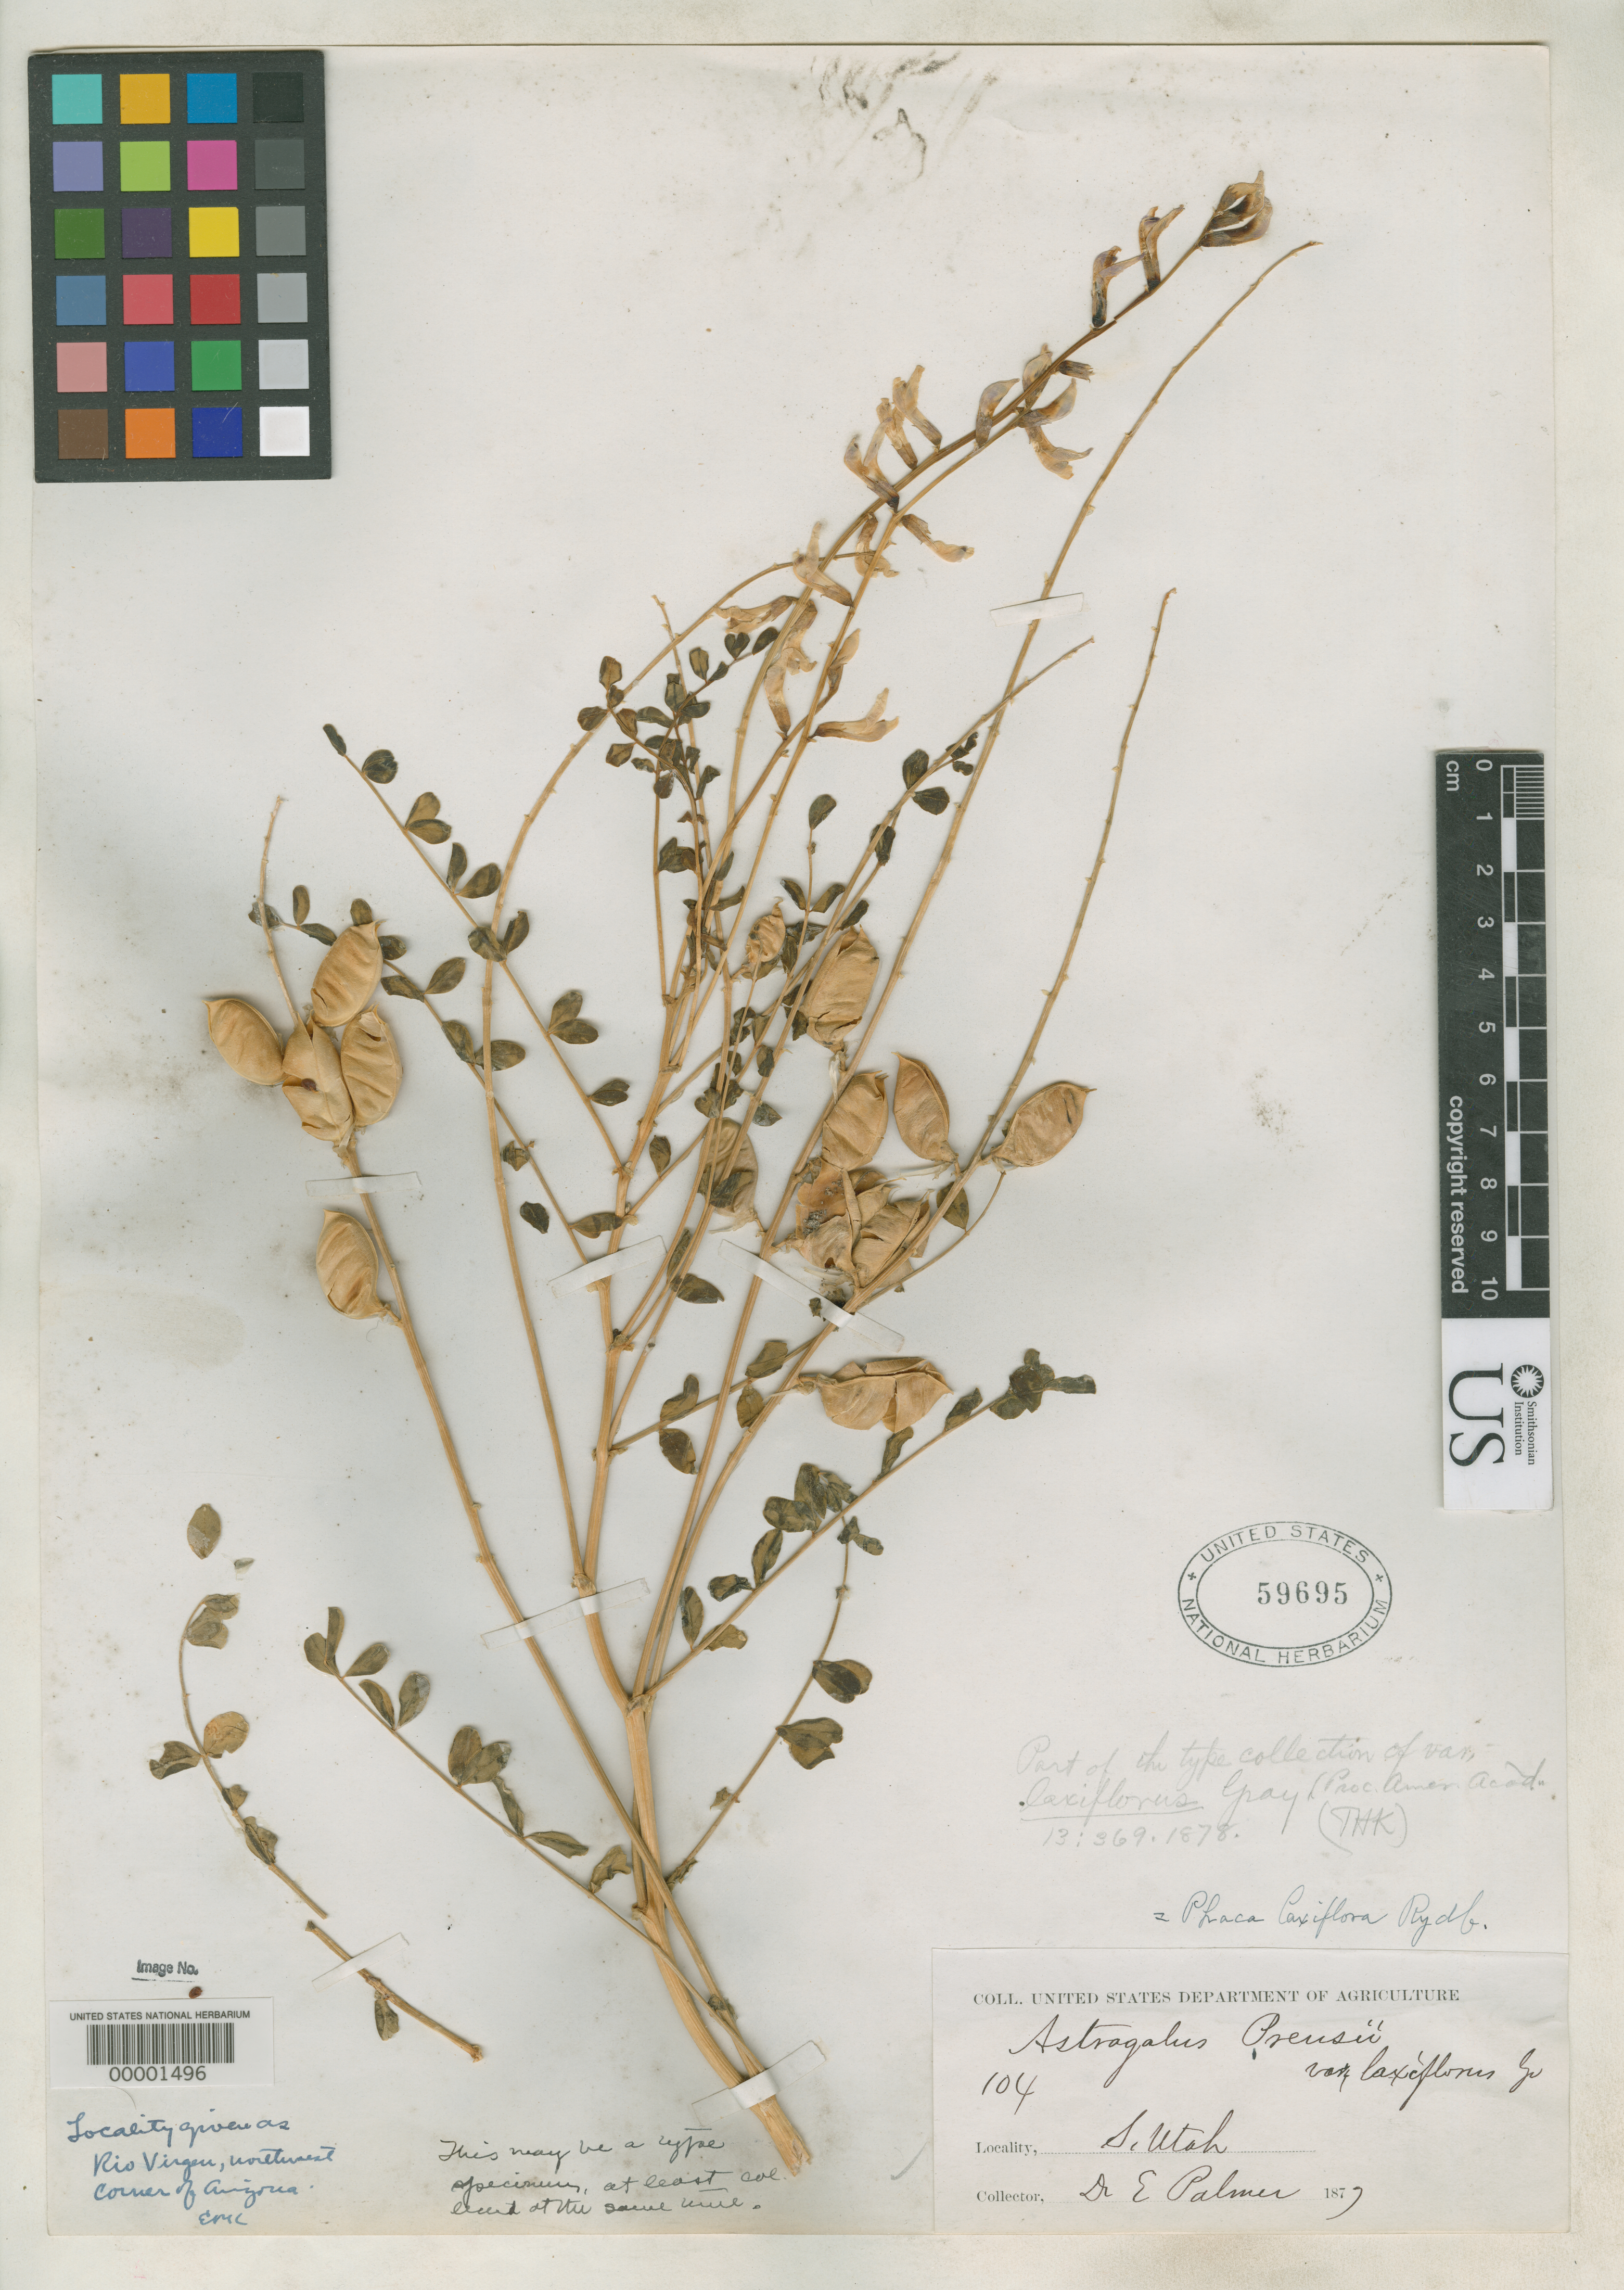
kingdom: Plantae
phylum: Tracheophyta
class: Magnoliopsida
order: Fabales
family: Fabaceae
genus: Astragalus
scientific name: Astragalus preussii var. laxiflorus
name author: A. Gray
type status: Isotype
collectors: E. Palmer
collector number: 104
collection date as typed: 1877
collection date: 1877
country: United States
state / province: Arizona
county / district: Coconino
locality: Virgen River, Beaver Dam.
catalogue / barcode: US 59695